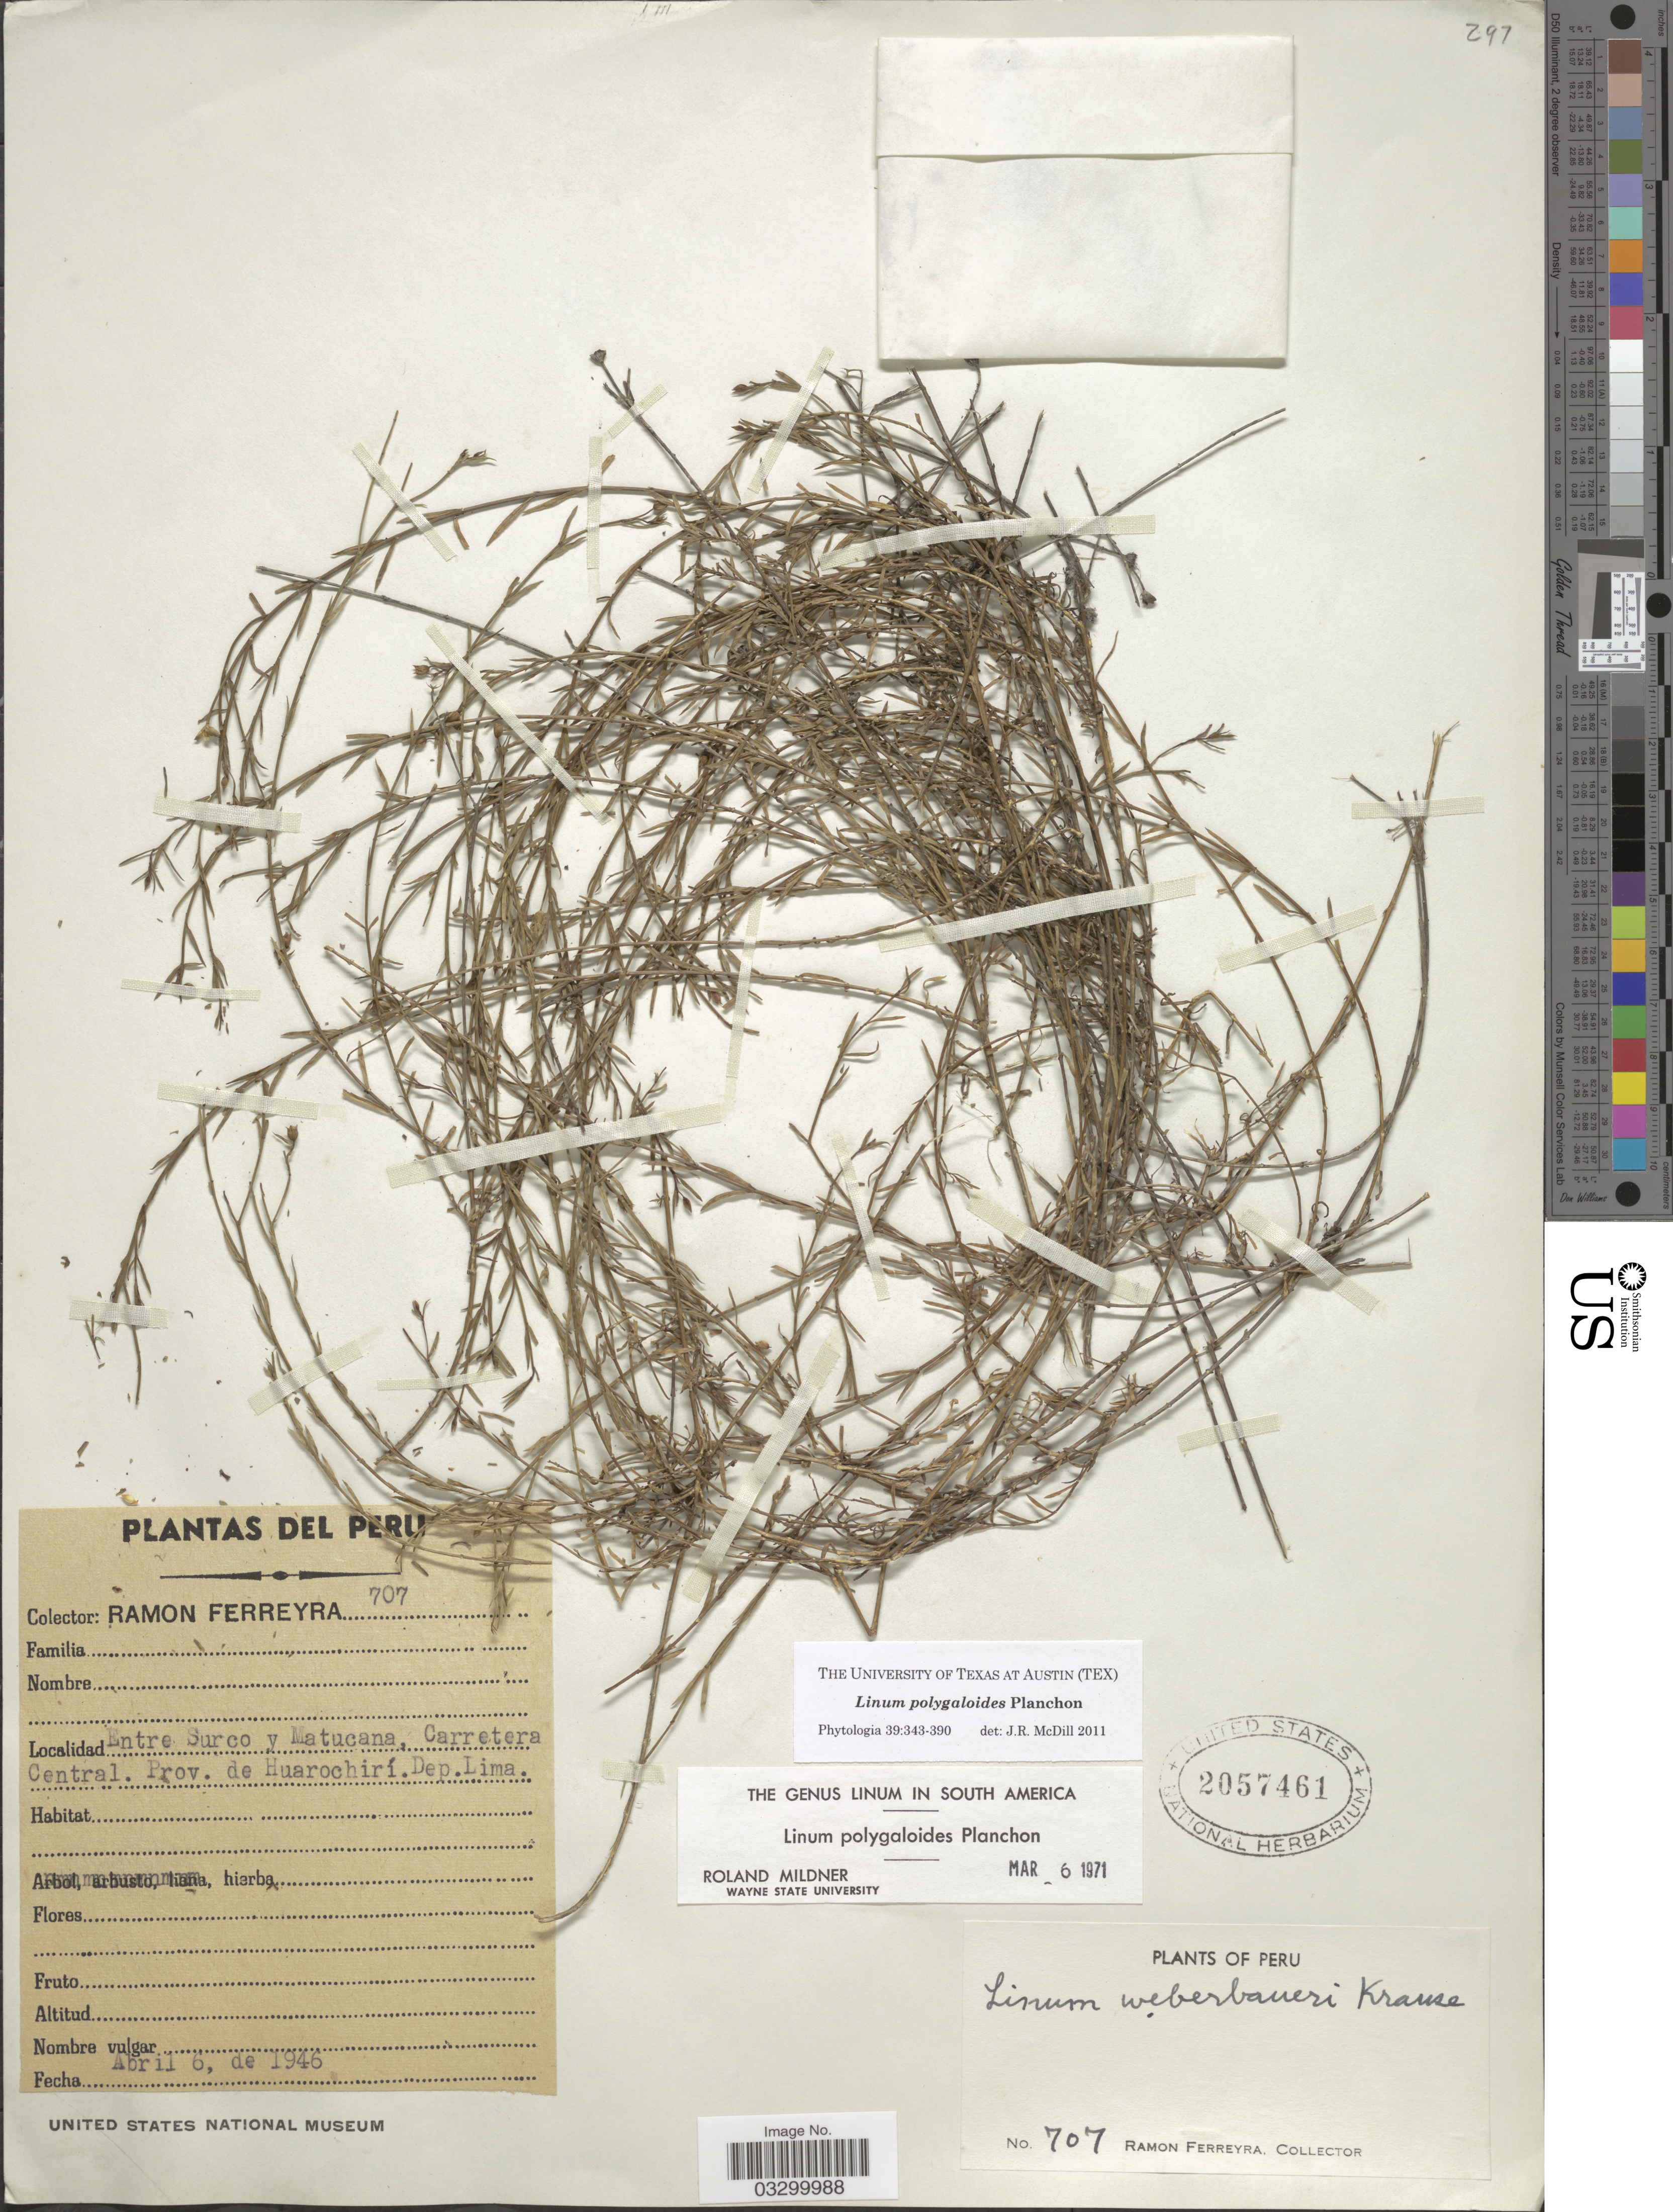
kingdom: Plantae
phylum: Tracheophyta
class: Magnoliopsida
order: Malpighiales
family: Linaceae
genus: Linum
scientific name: Linum polygaloides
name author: Planch.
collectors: R. A. Ferreyra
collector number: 707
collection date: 1946-04-06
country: Peru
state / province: Lima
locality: Entre Surco y Matucana, Carretera Central. Prov. de Huarochirí. Dep. Lima.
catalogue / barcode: US 2057461